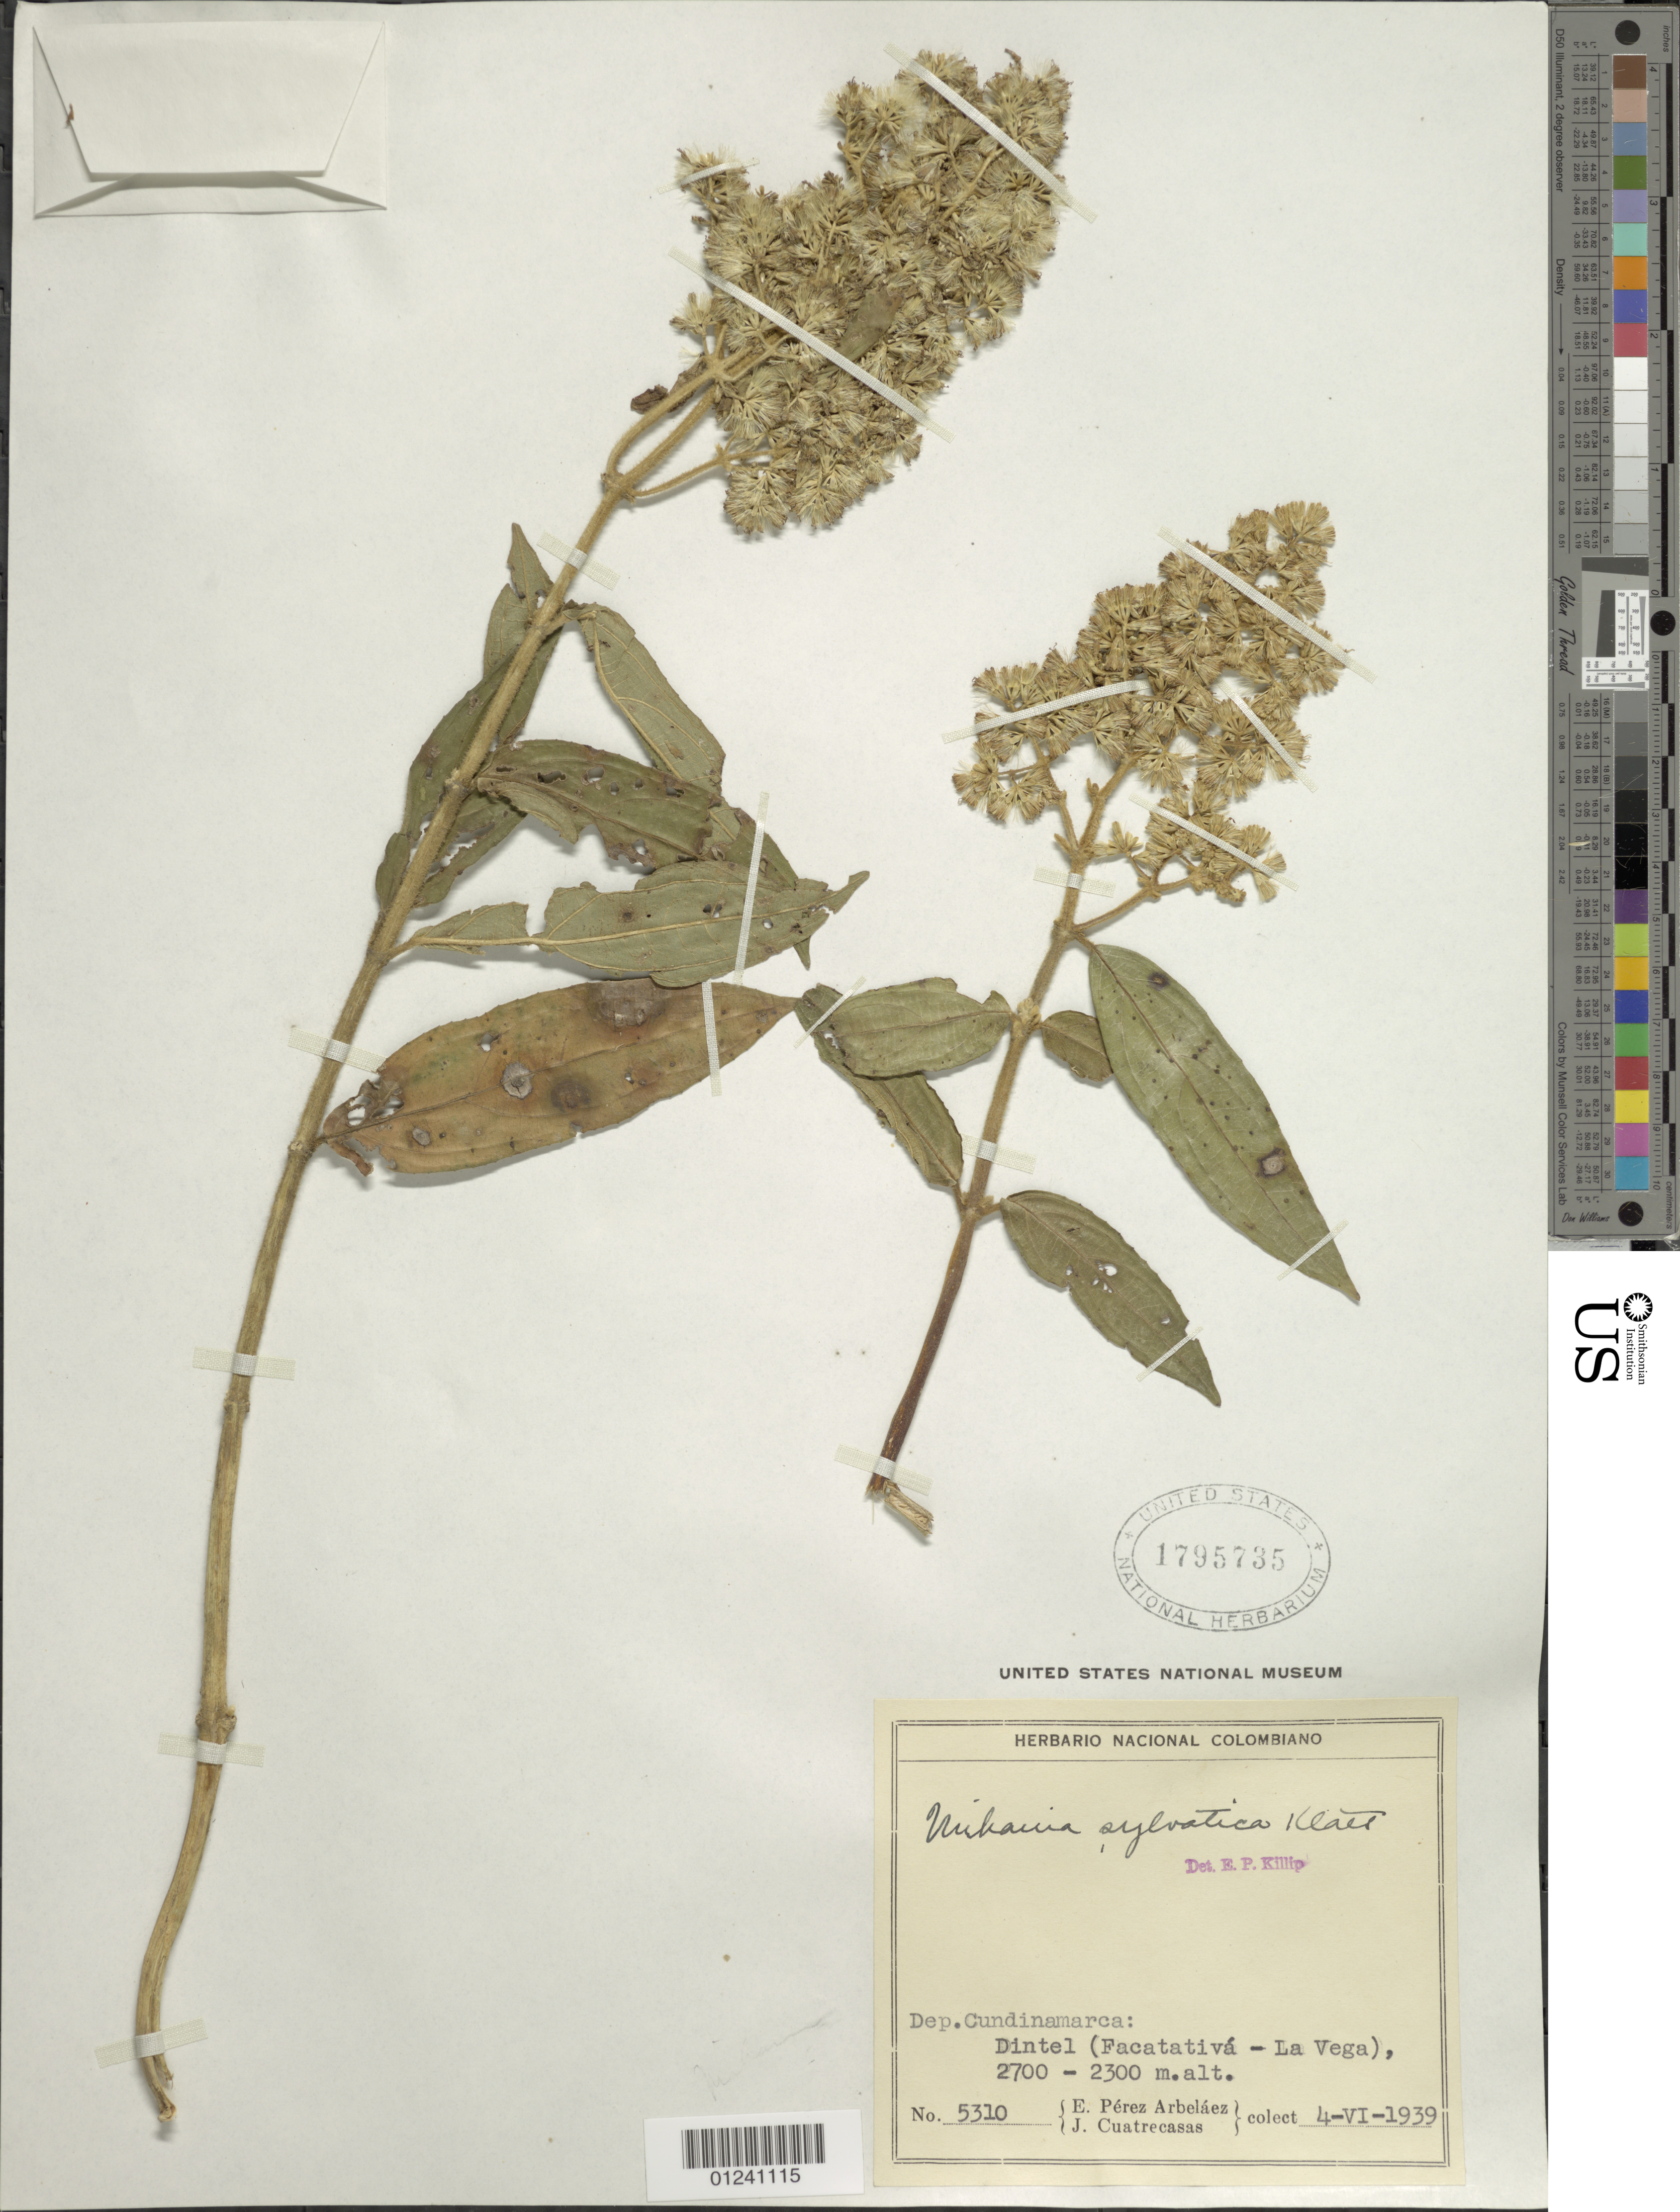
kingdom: Plantae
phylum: Tracheophyta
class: Magnoliopsida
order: Asterales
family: Asteraceae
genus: Mikania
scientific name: Mikania sylvatica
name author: Klatt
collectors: E. Pérez Arbeláez & J. Cuatrecasas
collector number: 5310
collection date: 1939-06-04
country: Colombia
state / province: Cundinamarca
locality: Dintel (Facatativa - La Vega).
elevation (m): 2300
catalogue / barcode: US 1795735